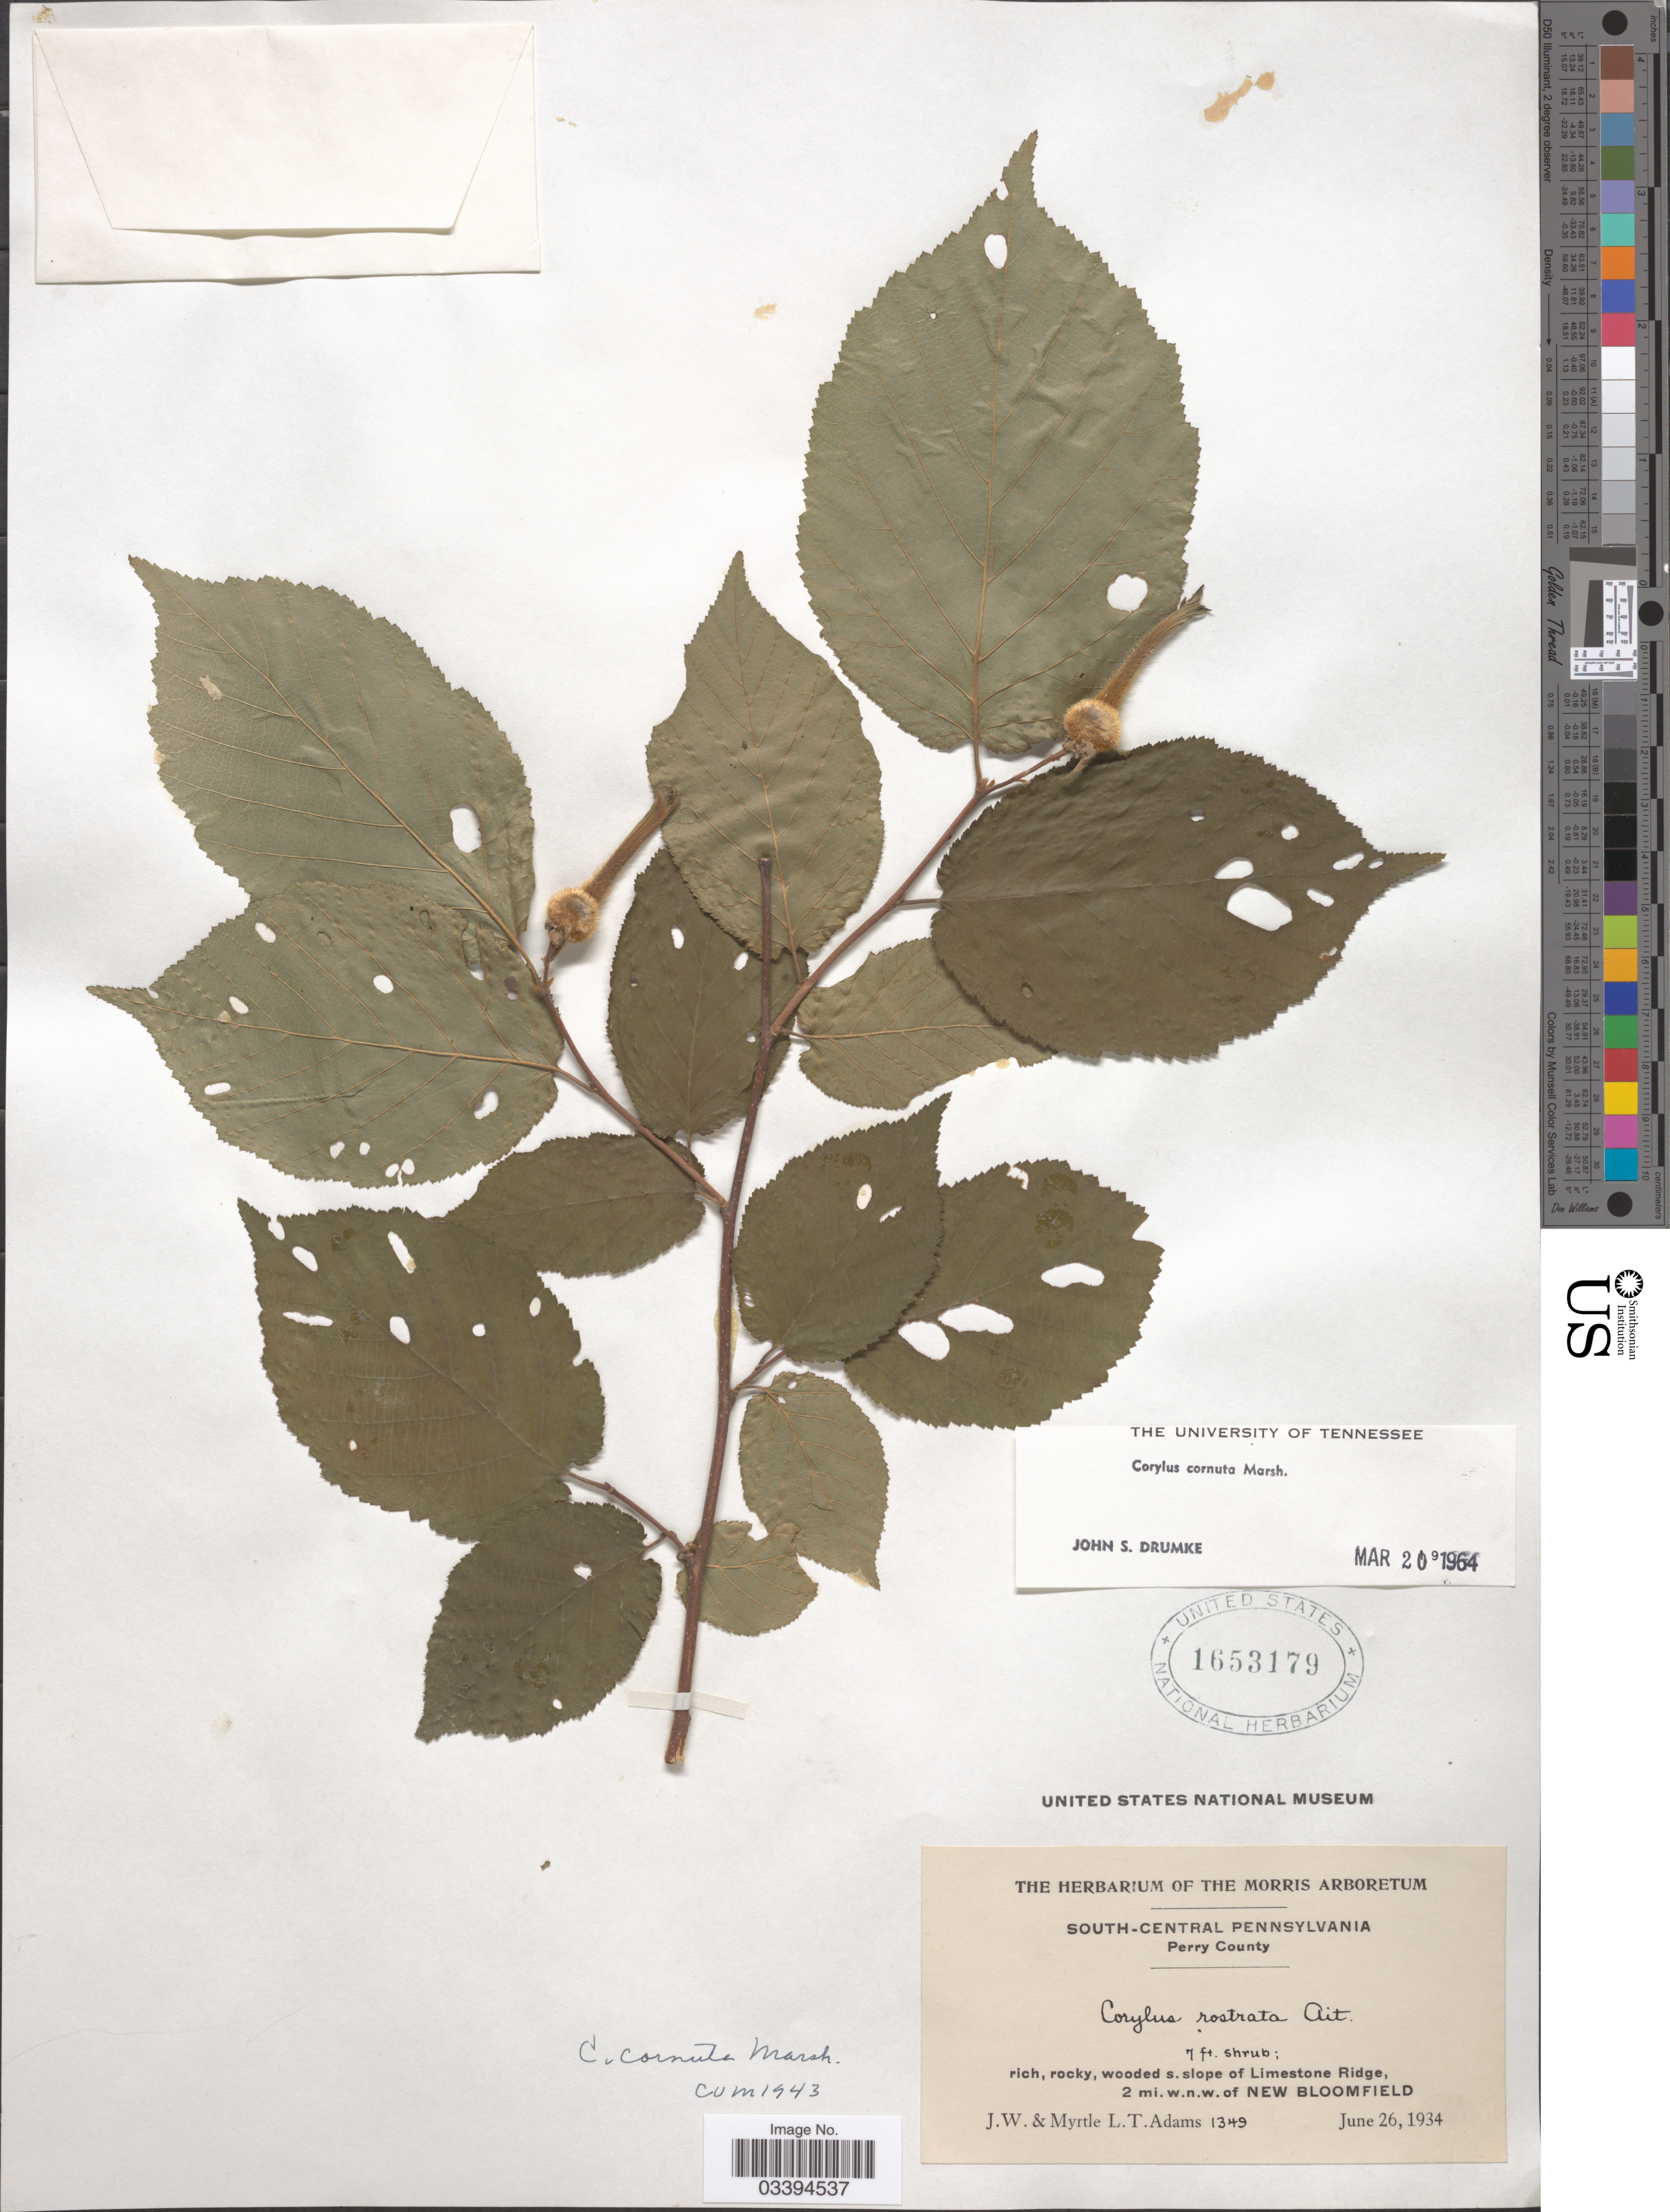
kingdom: Plantae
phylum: Tracheophyta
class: Magnoliopsida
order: Fagales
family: Betulaceae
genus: Corylus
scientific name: Corylus cornuta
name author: Marshall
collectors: J. Adams & M. T. Adams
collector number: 1349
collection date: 1934-06-26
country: United States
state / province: Pennsylvania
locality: South-central Pennsylvania, Perry County, rich, rocky, wooded s. slope of Limestone Tidge, 2 mi. w.n.w. of New Bloomfield.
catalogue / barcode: US 1653179